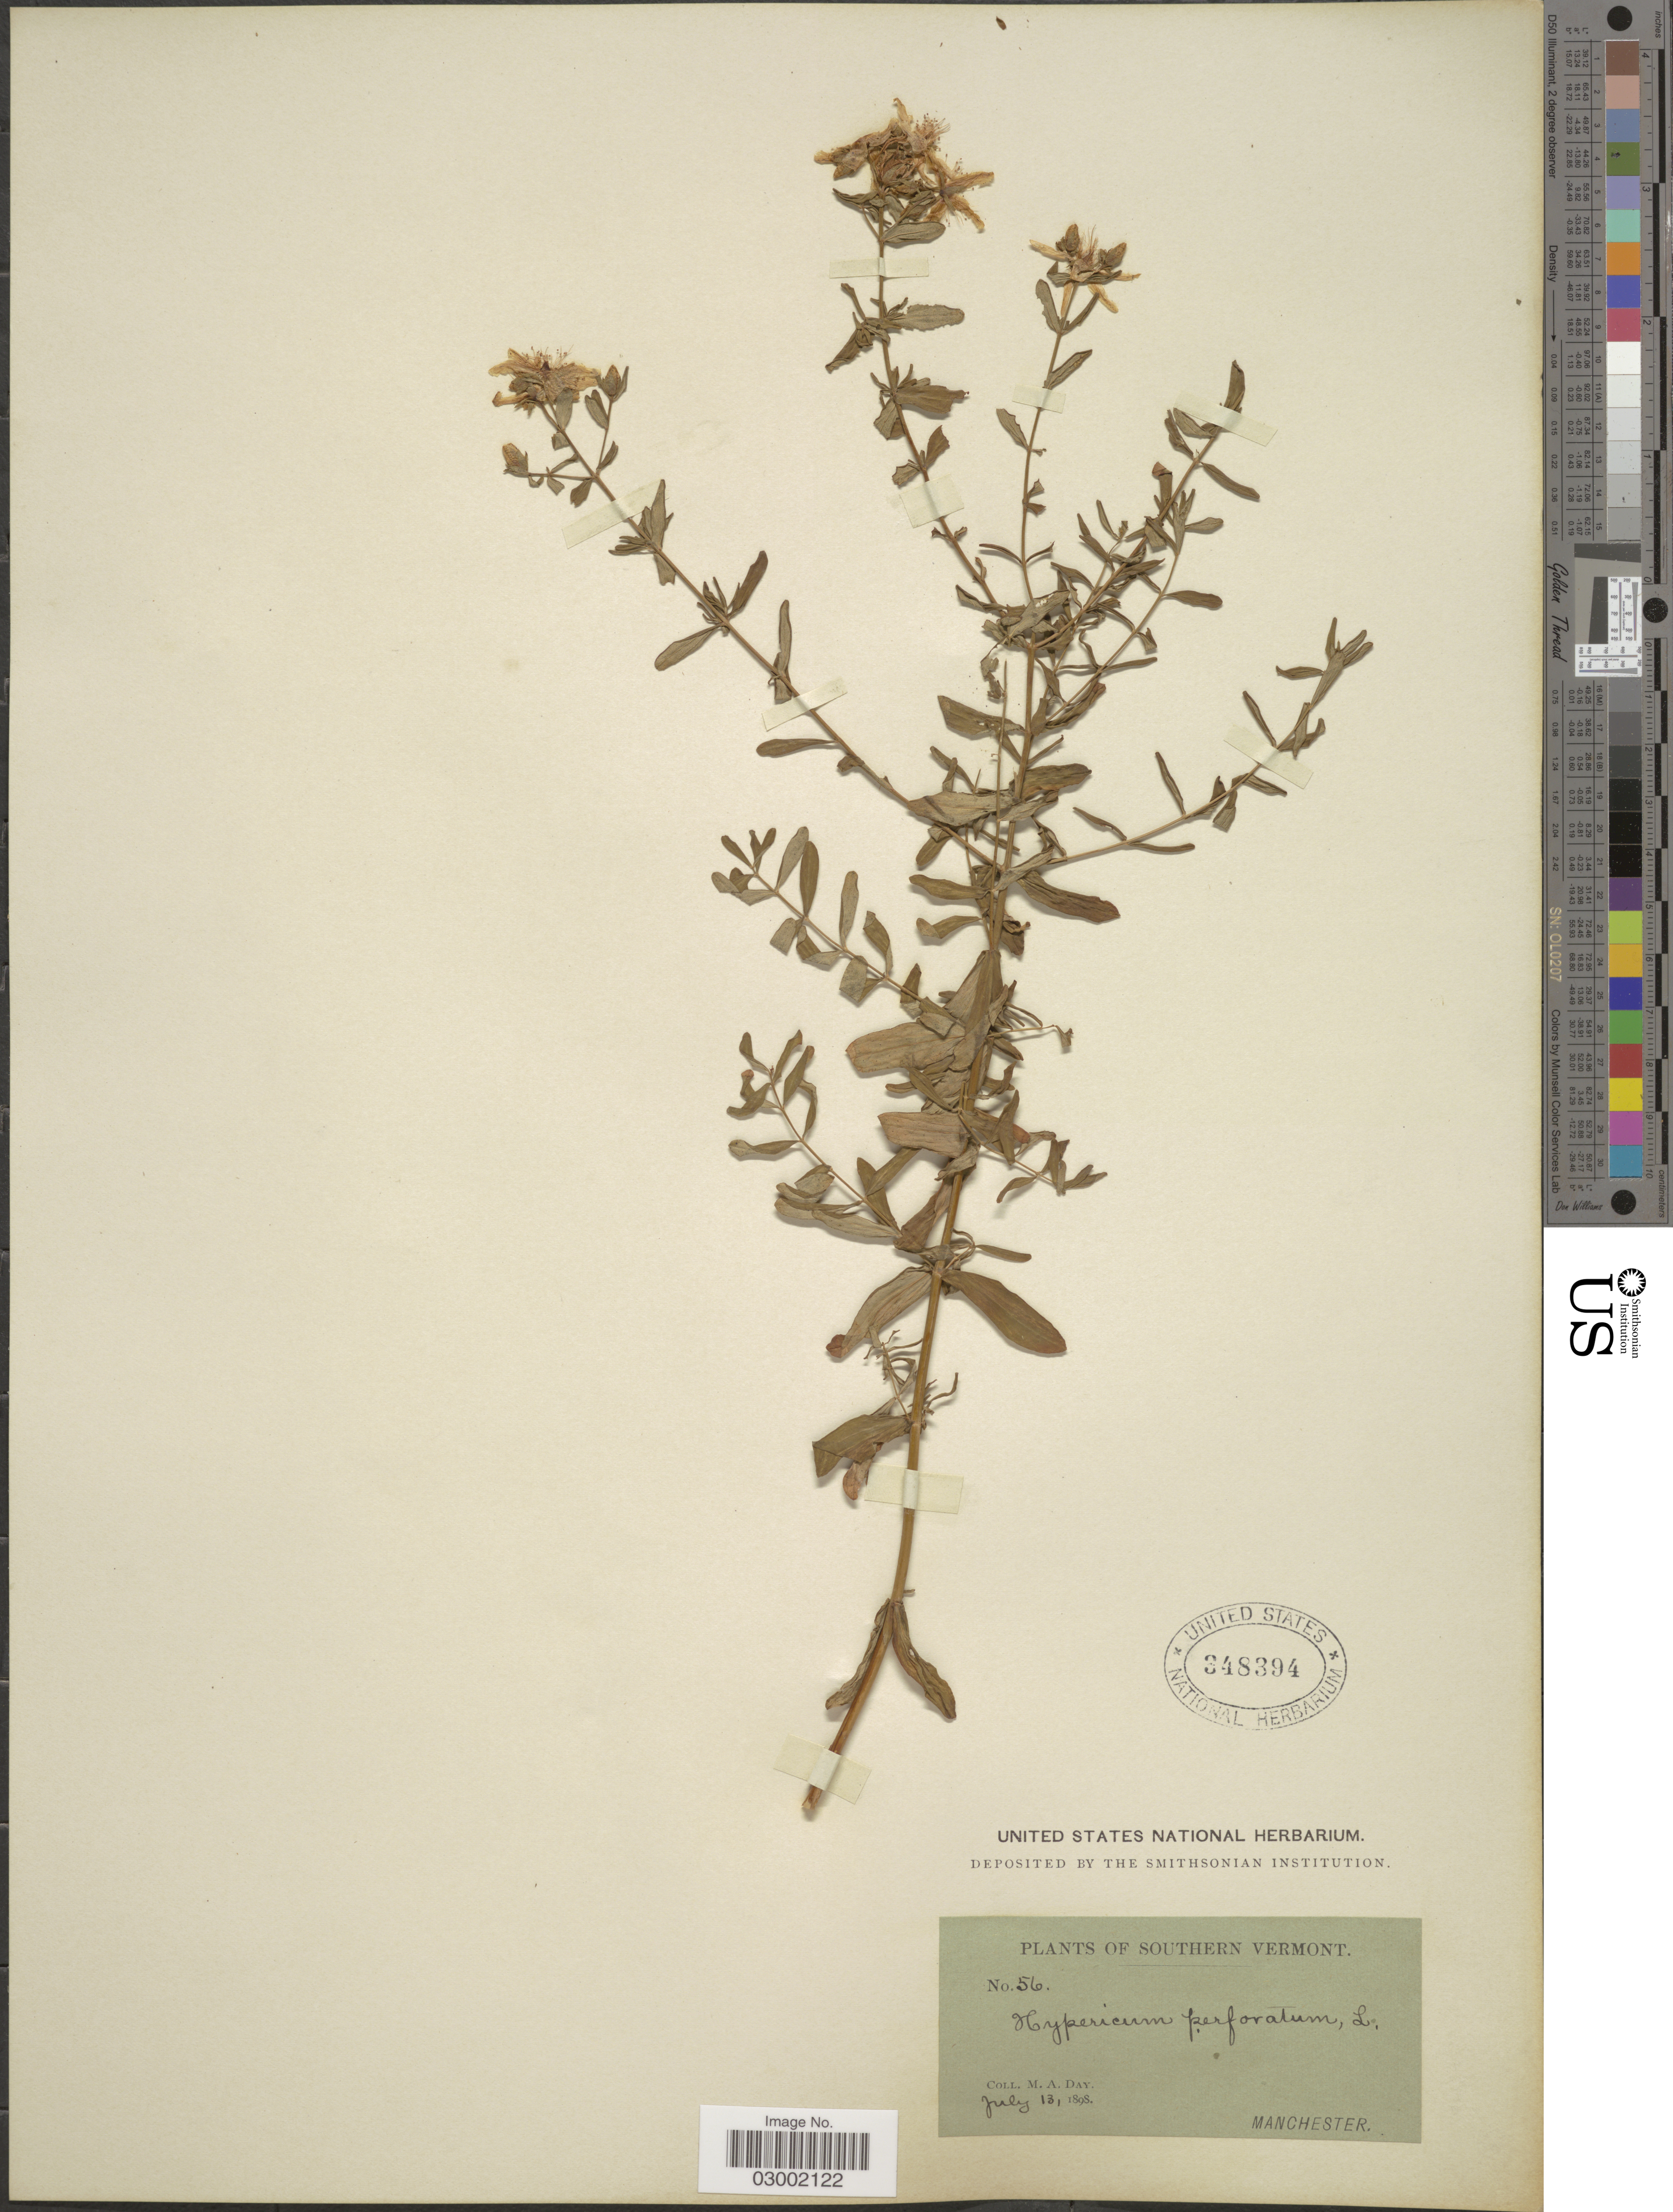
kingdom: Plantae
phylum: Tracheophyta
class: Magnoliopsida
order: Malpighiales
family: Hypericaceae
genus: Hypericum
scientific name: Hypericum perforatum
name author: L.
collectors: M. Day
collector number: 56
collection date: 1898-07-13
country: United States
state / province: Vermont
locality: Southern Vermont. Manchester.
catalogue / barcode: US 348394